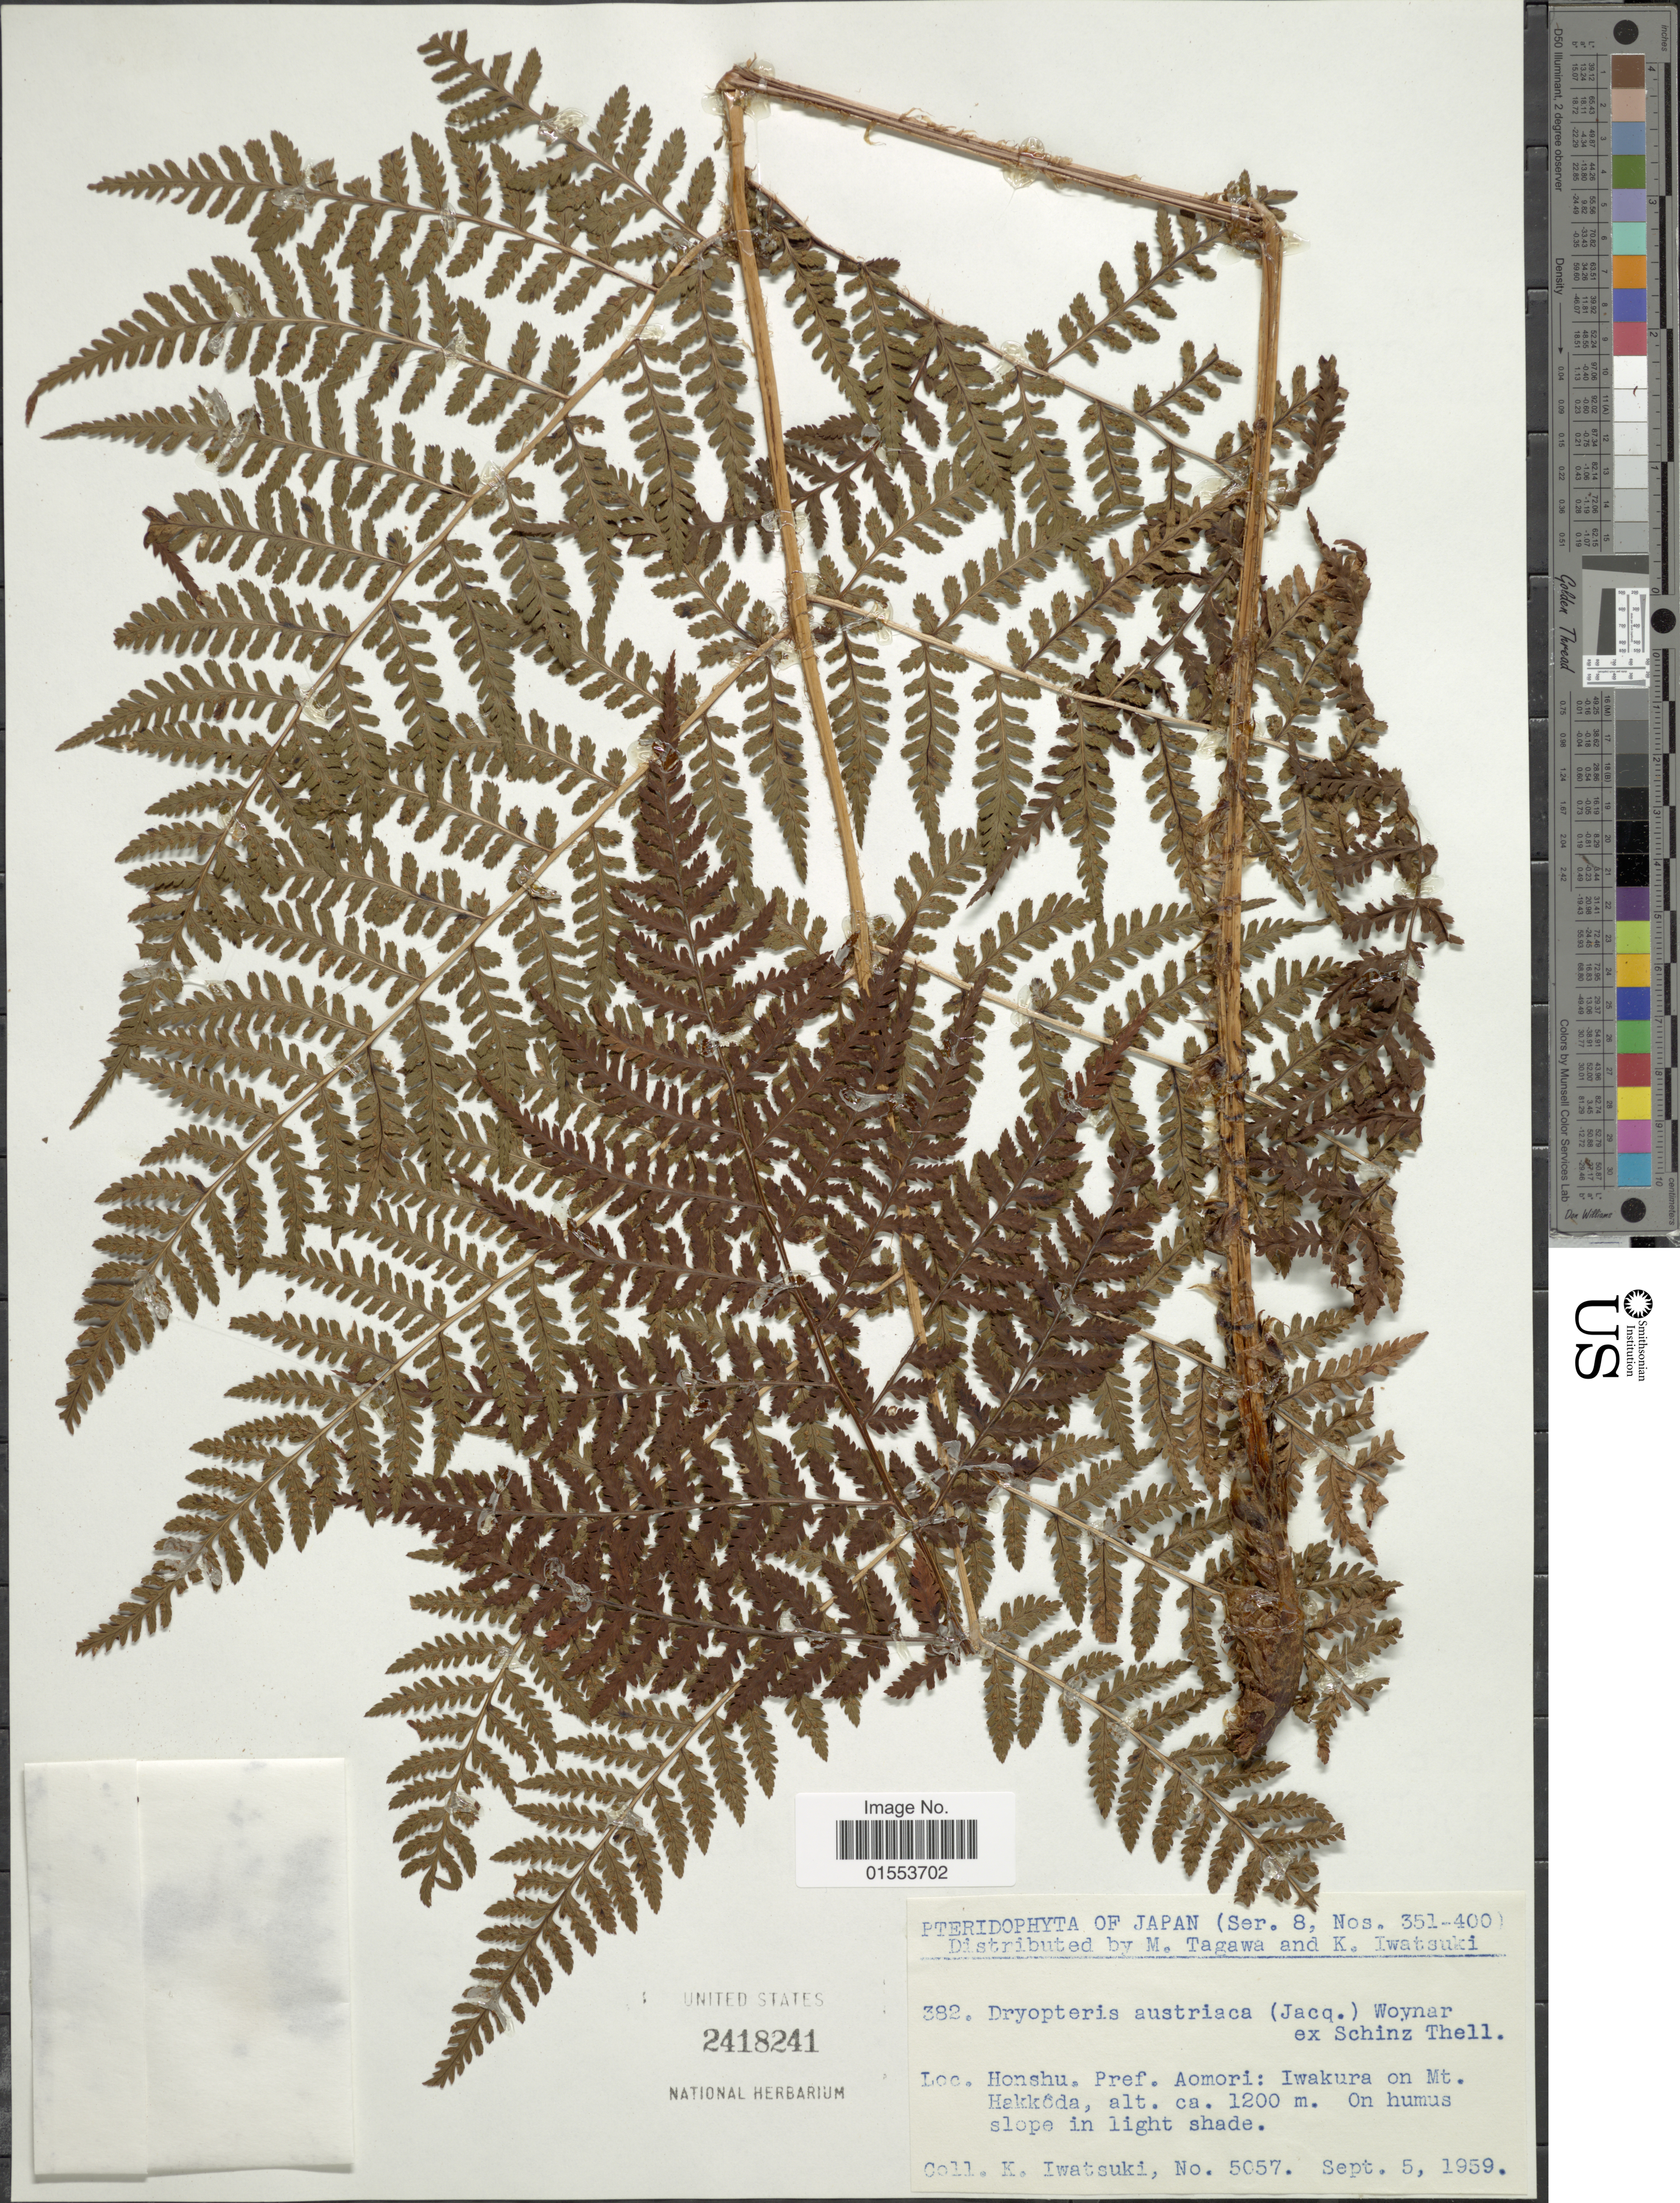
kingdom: Plantae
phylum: Tracheophyta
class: Polypodiopsida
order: Polypodiales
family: Dryopteridaceae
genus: Dryopteris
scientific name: Dryopteris austriaca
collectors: K. Iwatsuki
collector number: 5057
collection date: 1959-09-05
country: Japan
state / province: Aomori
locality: Japan. Honshu. Pref. Aomori: Iwakura on Mt. Hakkoda.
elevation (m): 1200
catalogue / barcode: US 2418241